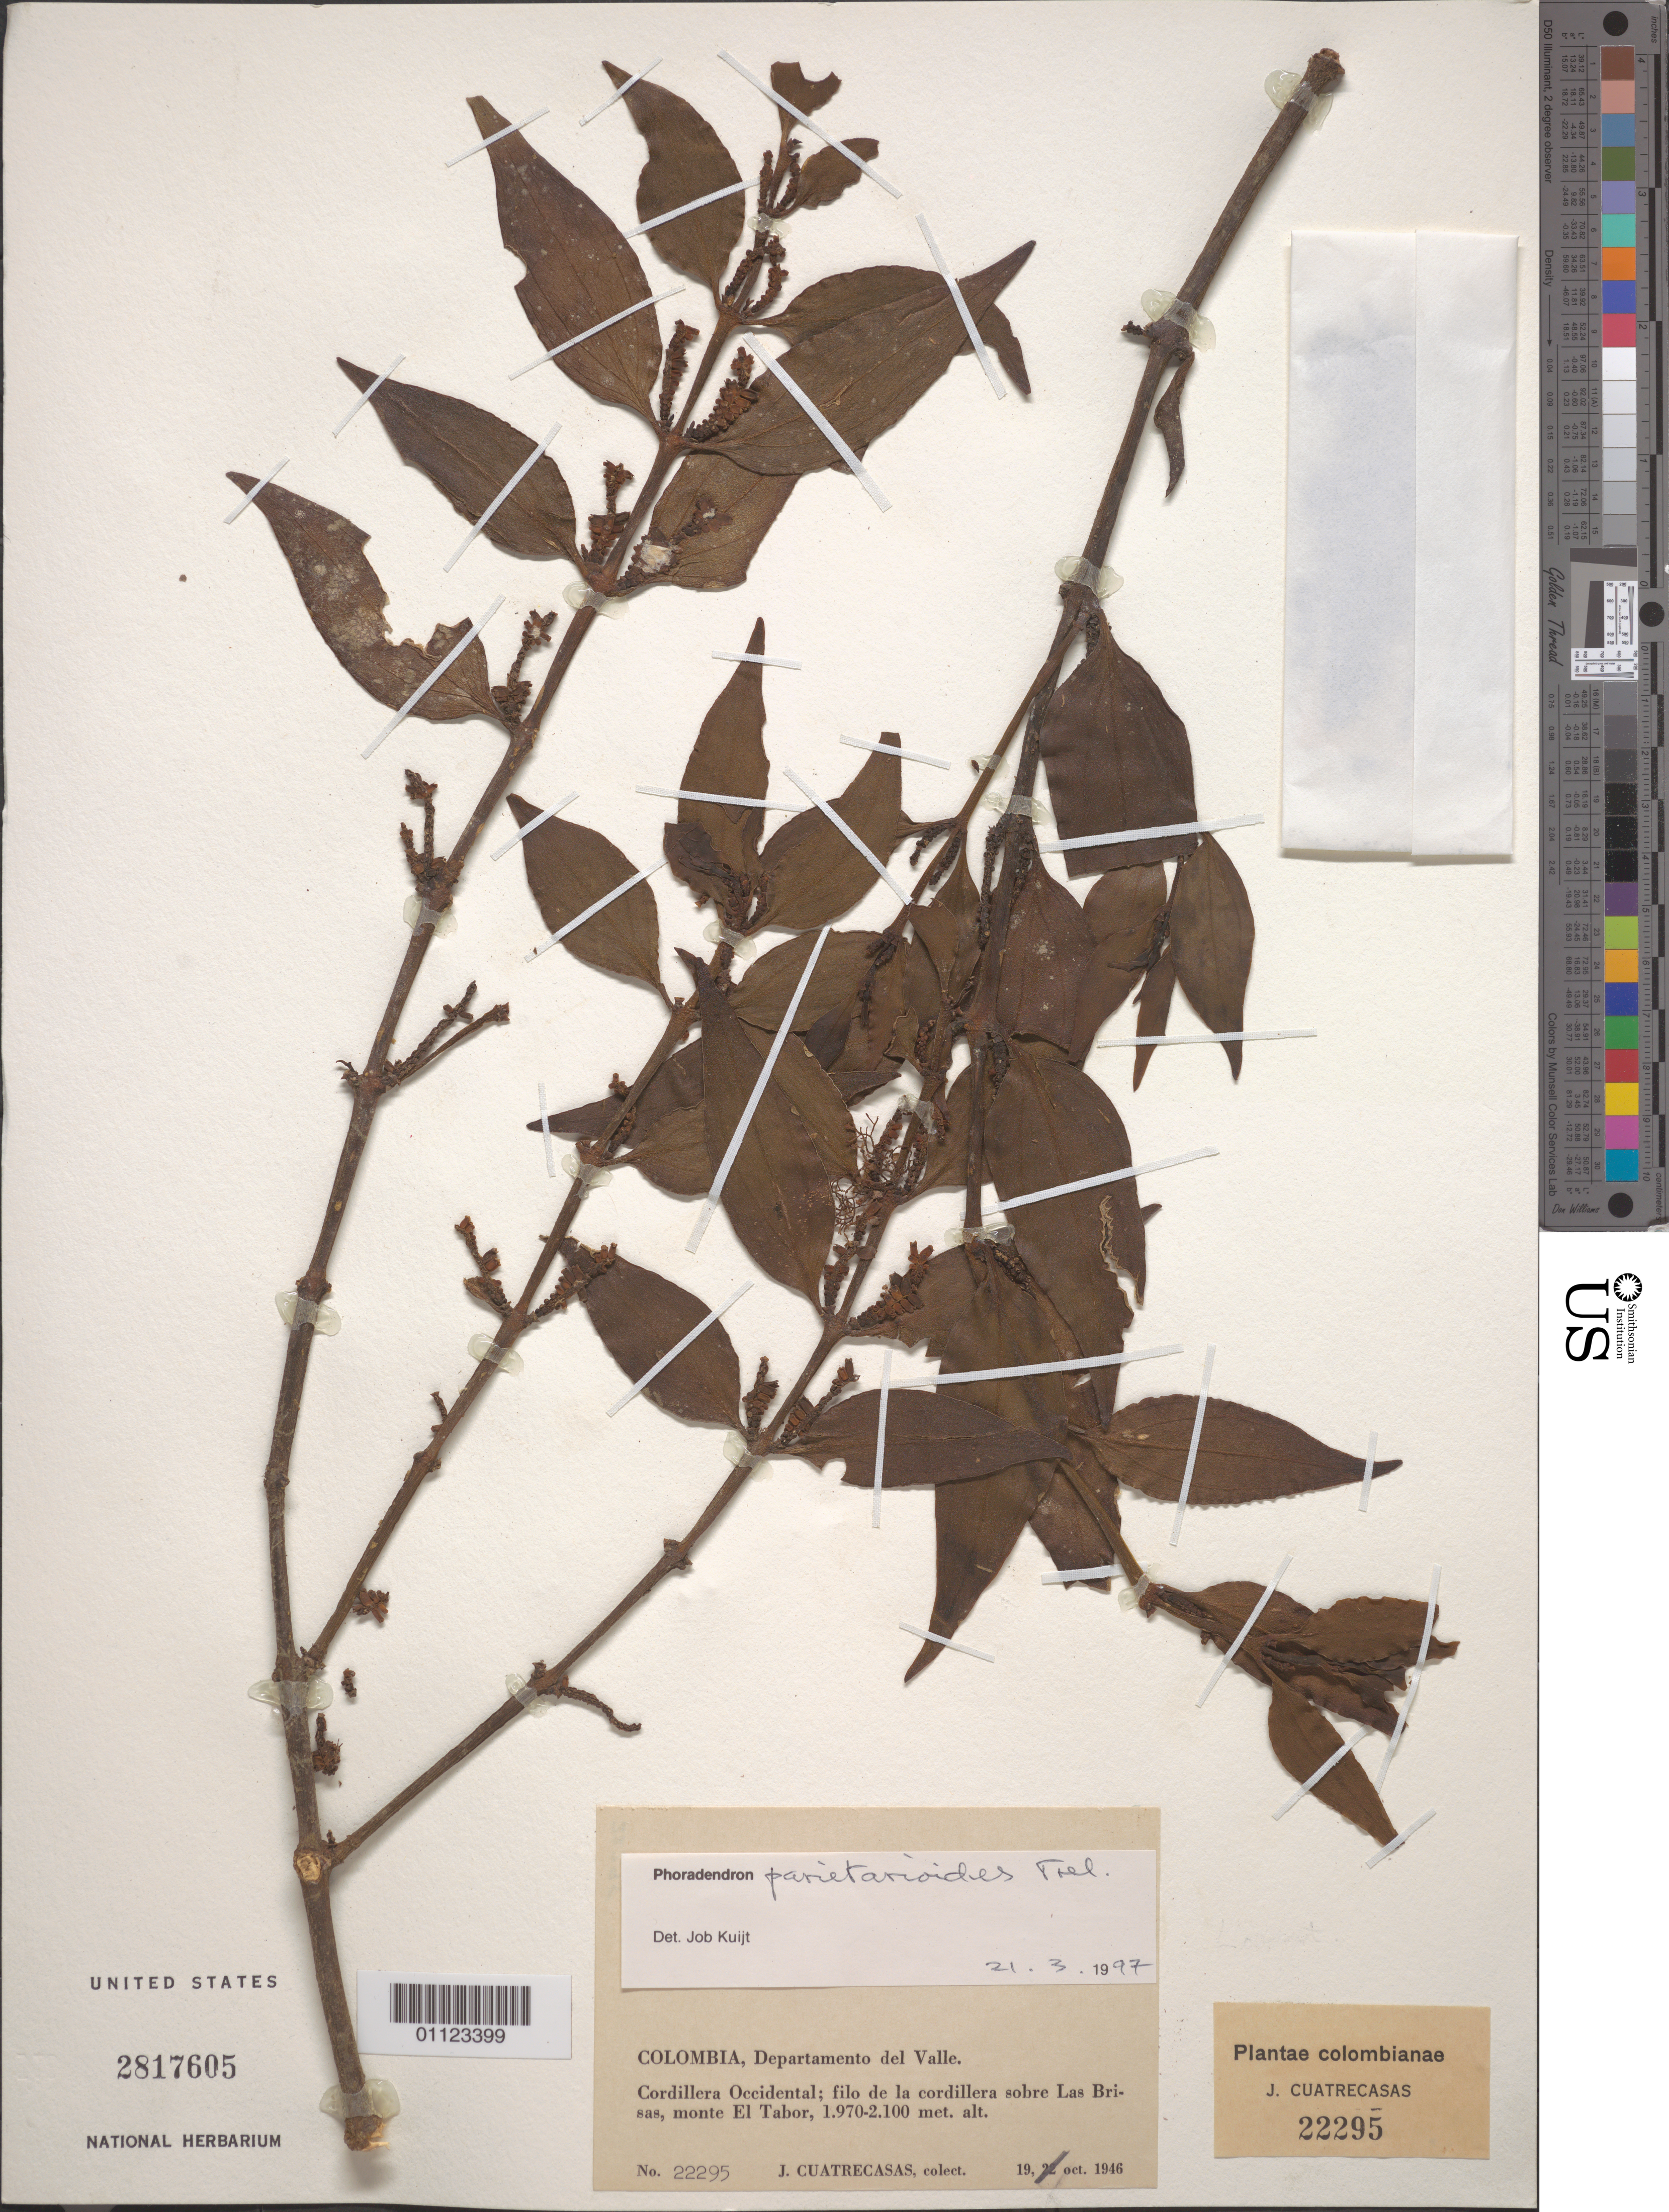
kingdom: Plantae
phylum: Tracheophyta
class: Magnoliopsida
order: Santalales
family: Viscaceae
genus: Phoradendron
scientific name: Phoradendron parietarioides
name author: Trel.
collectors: J. Cuatrecasas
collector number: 22295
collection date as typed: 19 Oct 1946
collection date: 1946-10-19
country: Colombia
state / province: Valle del Cauca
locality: Cordillera Occidental, Filo de La Cordillera Sobre las Brisas, Monte El Tabor.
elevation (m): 1970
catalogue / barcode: US 2817605